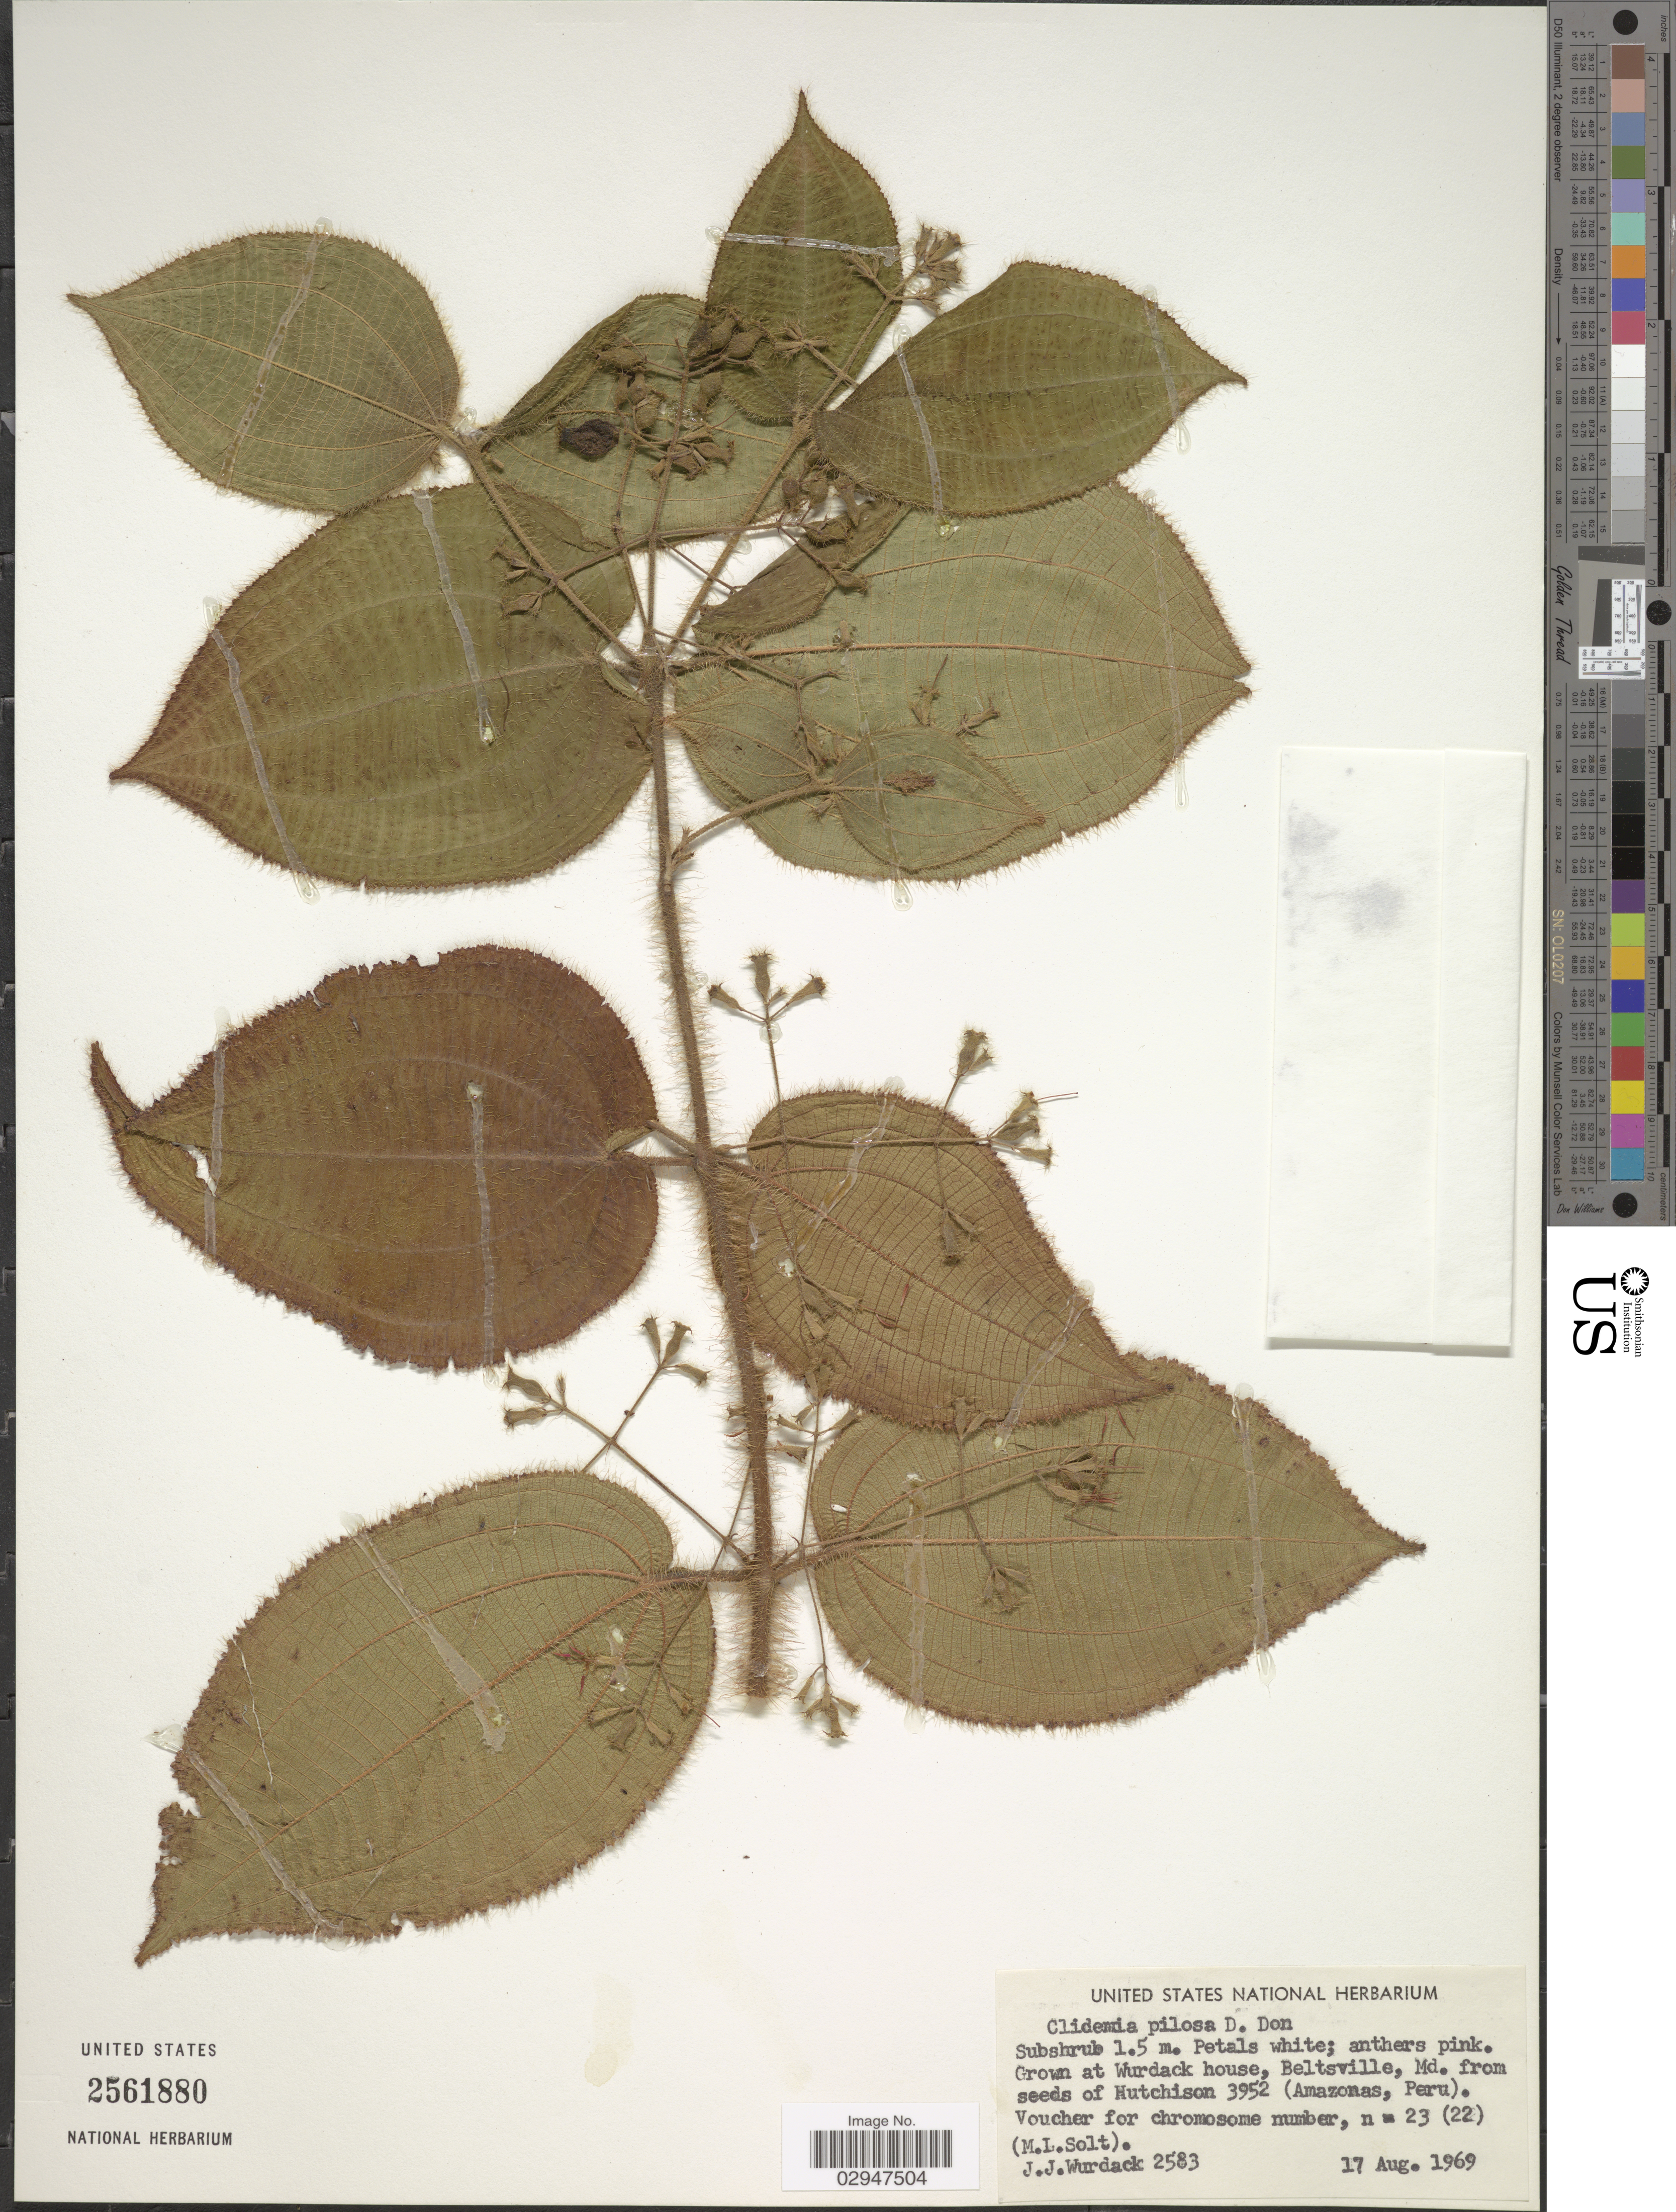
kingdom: Plantae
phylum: Tracheophyta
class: Magnoliopsida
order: Myrtales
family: Melastomataceae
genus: Clidemia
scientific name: Clidemia pilosa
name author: D. Don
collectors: J. J. Wurdack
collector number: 2583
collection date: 1969-08-17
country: United States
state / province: Maryland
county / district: Prince George's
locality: Wurdack house, Beltsville, Md.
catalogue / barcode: US 2561880